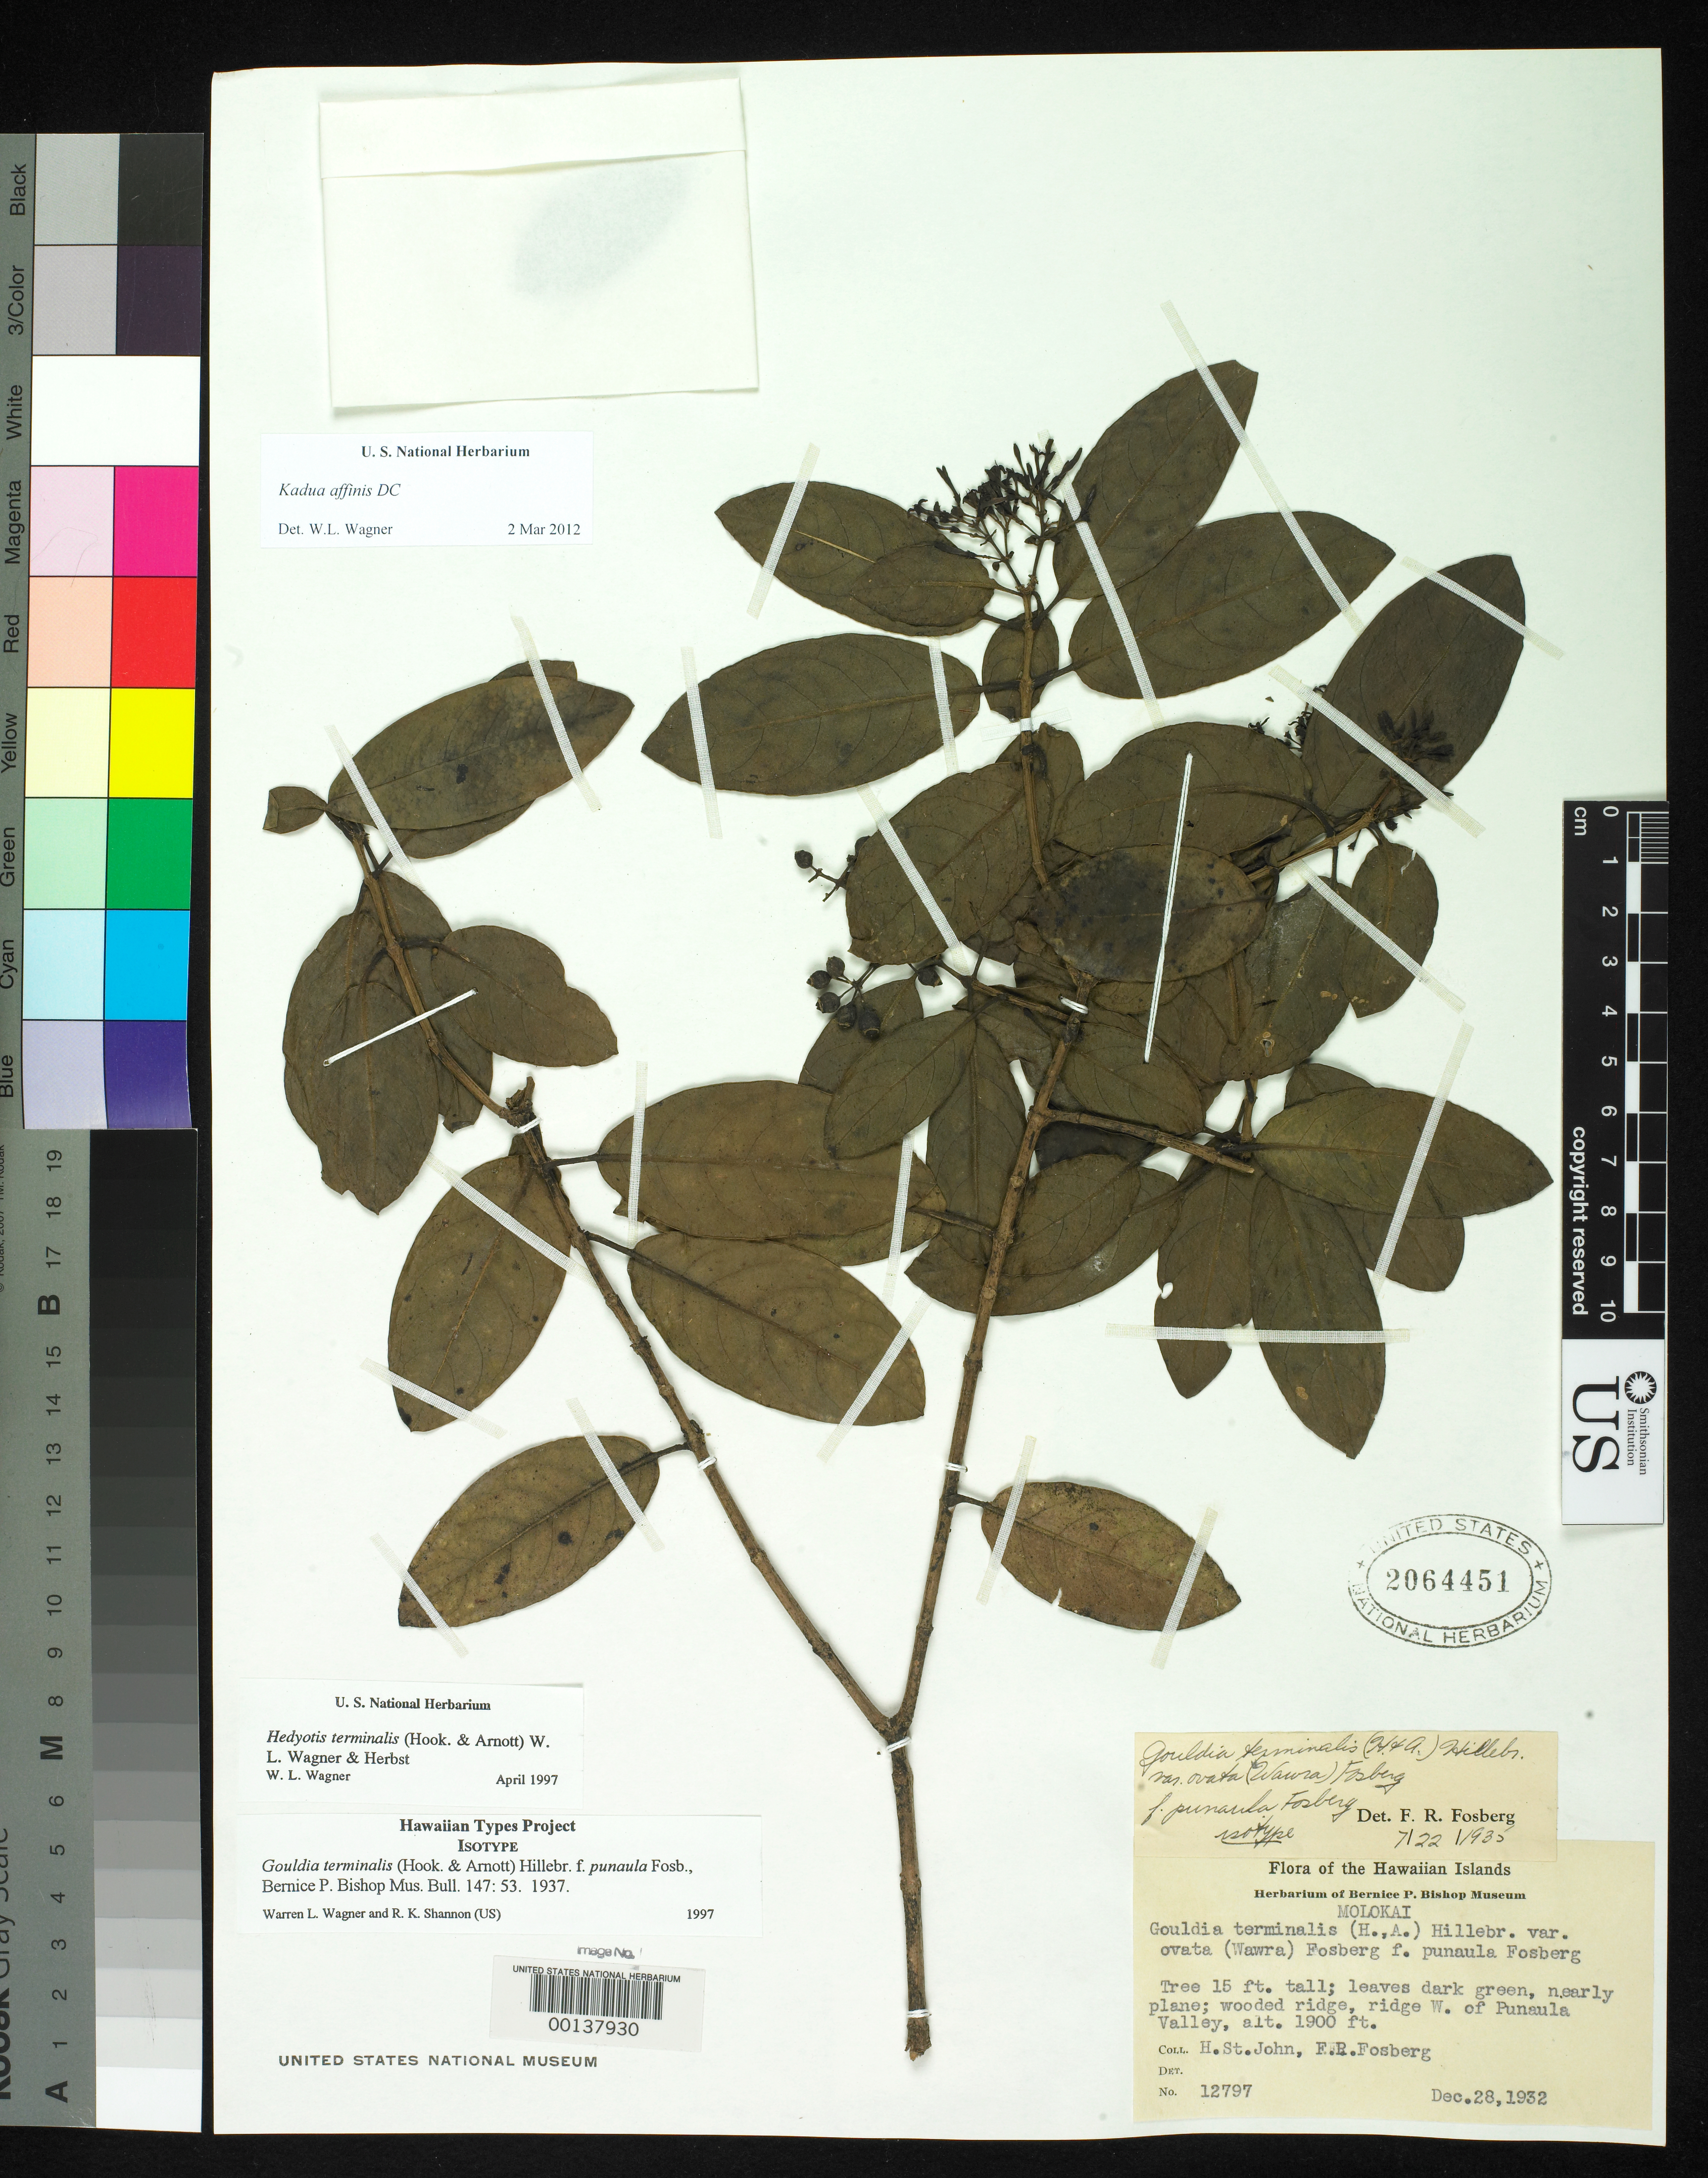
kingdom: Plantae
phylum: Tracheophyta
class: Magnoliopsida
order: Gentianales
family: Rubiaceae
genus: Gouldia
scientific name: Gouldia terminalis f. punaula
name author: Fosberg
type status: Isotype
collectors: H. St. John & F. R. Fosberg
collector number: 12797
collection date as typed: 28 Dec 1932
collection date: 1932-12-28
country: United States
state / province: Hawaii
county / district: Maui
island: Moloka'i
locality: Ridge W of Punaula Valley.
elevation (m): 579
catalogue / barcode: US 2064451